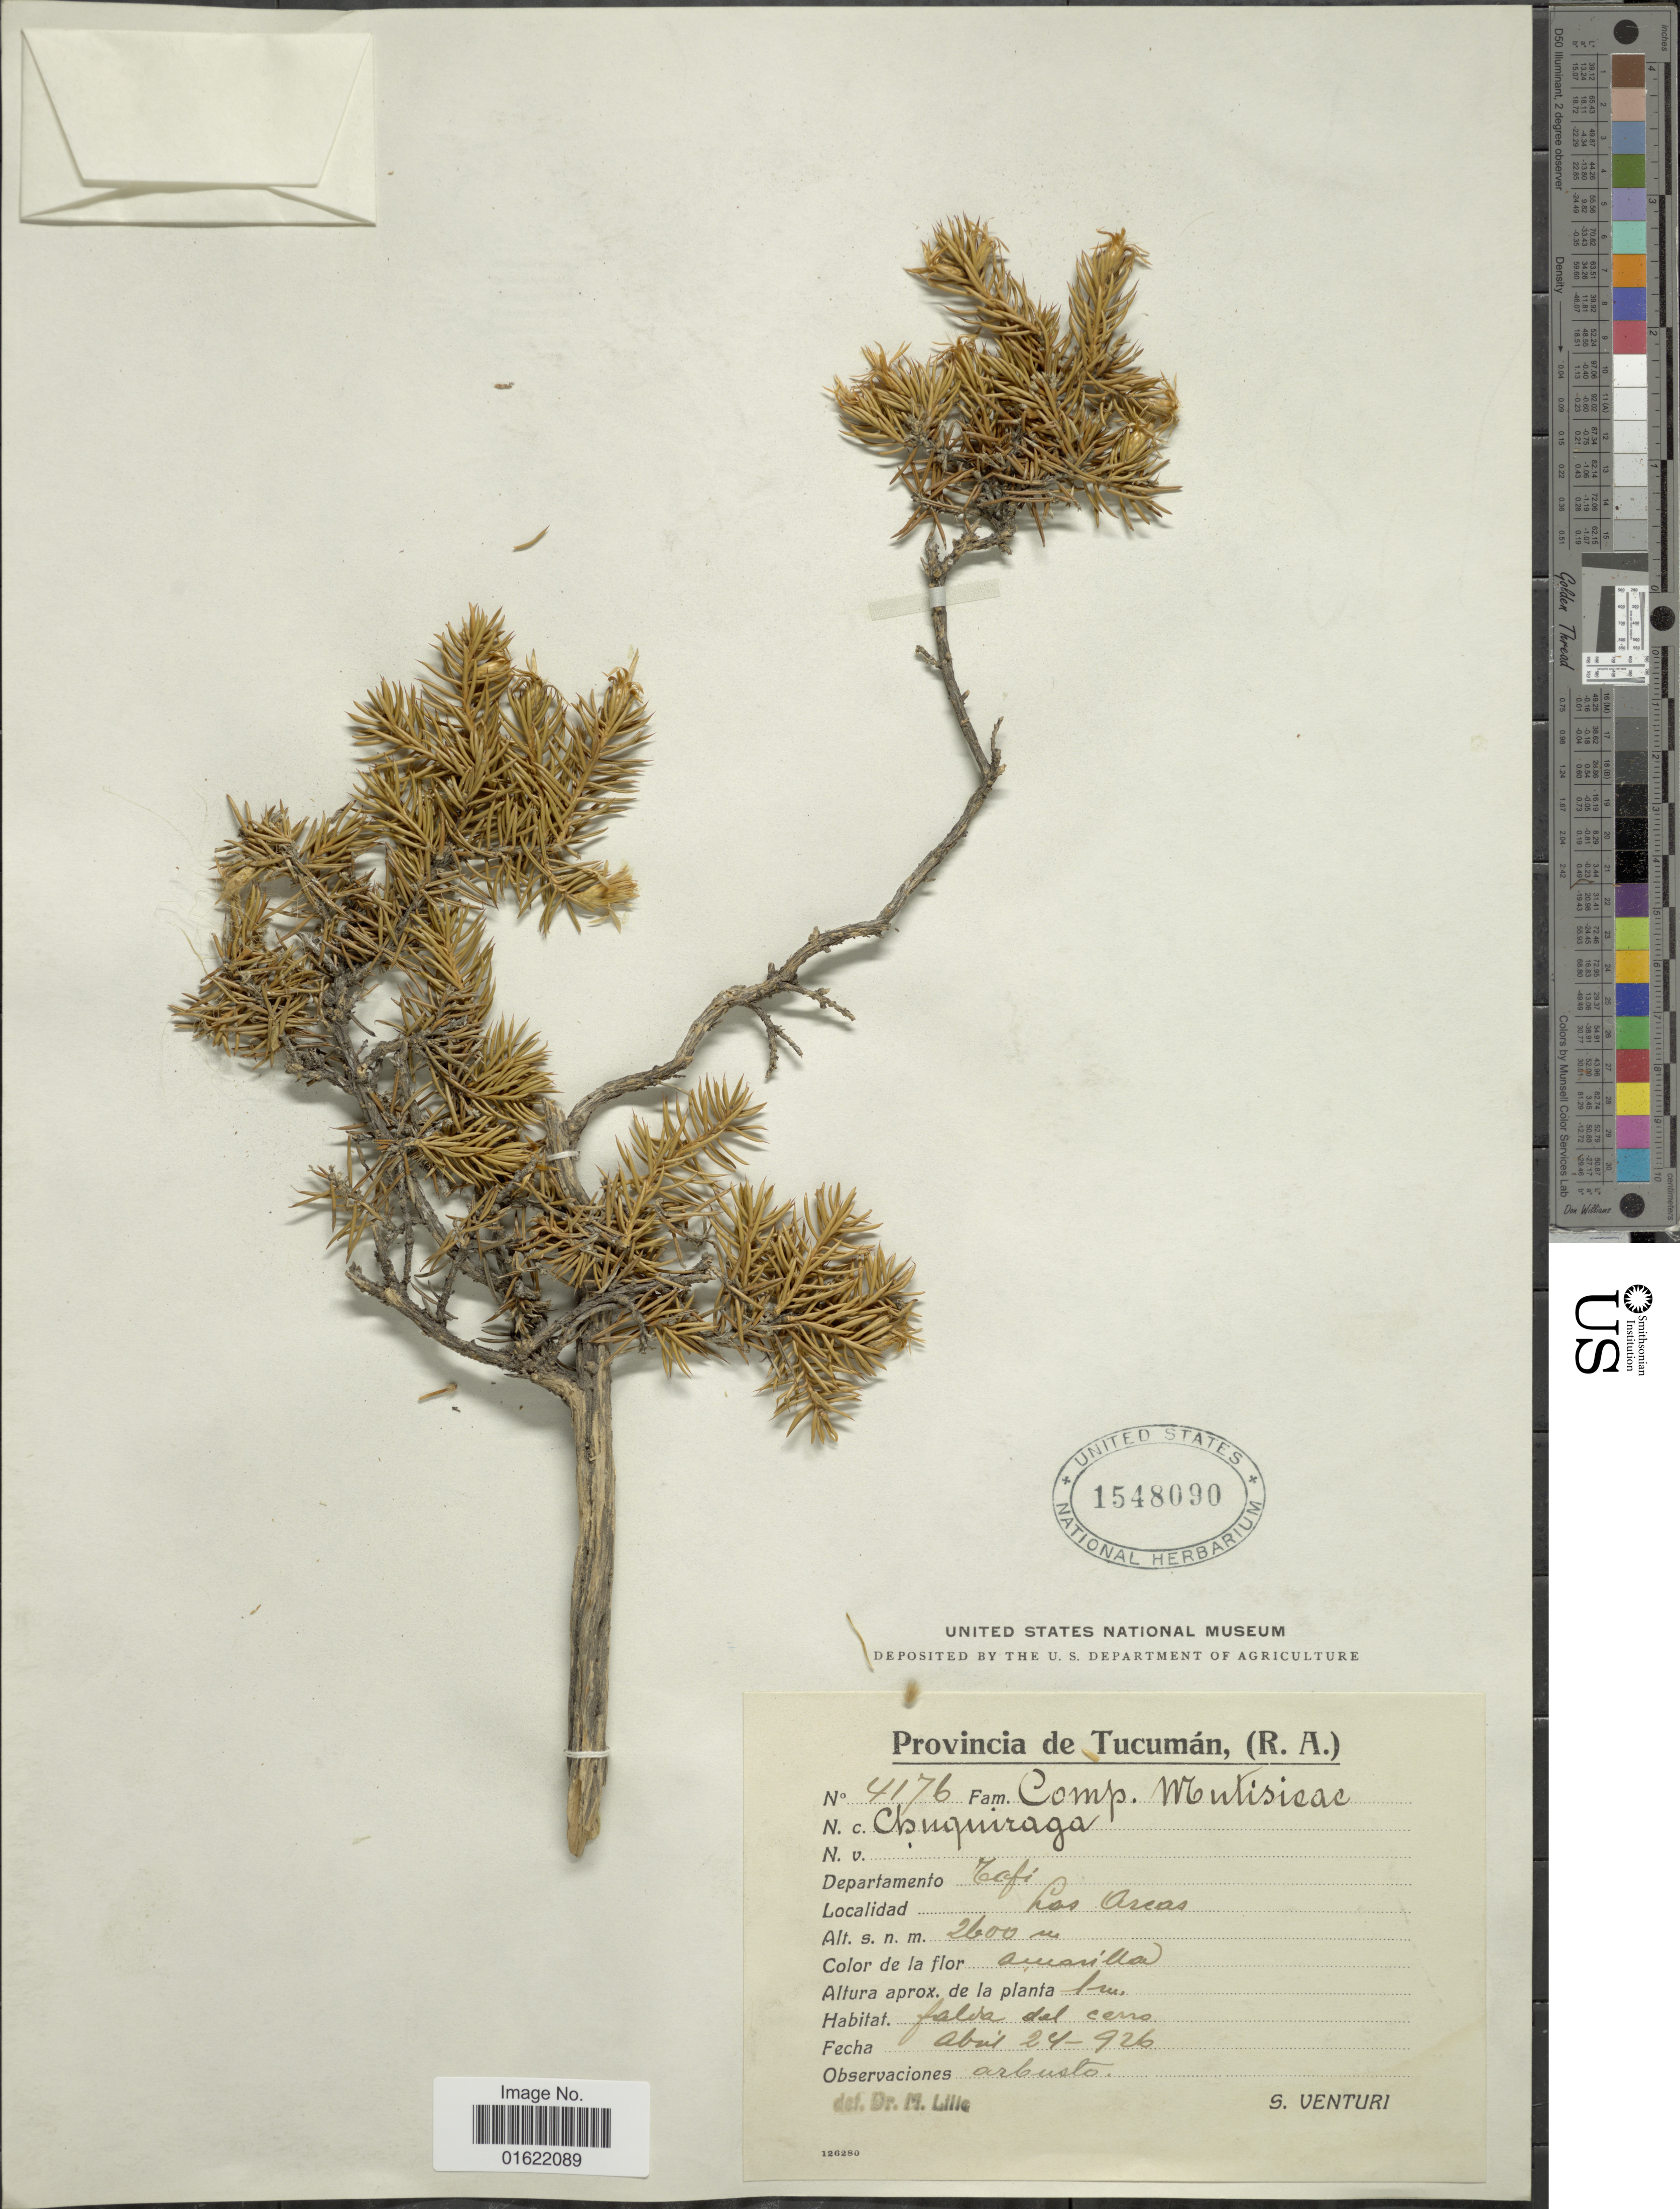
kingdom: Plantae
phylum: Tracheophyta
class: Magnoliopsida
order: Asterales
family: Asteraceae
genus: Chuquiraga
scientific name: Chuquiraga sp.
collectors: S. Venturi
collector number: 4176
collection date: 1926-04-24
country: Argentina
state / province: Tucuman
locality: Provincia de Tucuman, R. A. Tafi. Las Arcas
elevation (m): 2600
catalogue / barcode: US 1548090